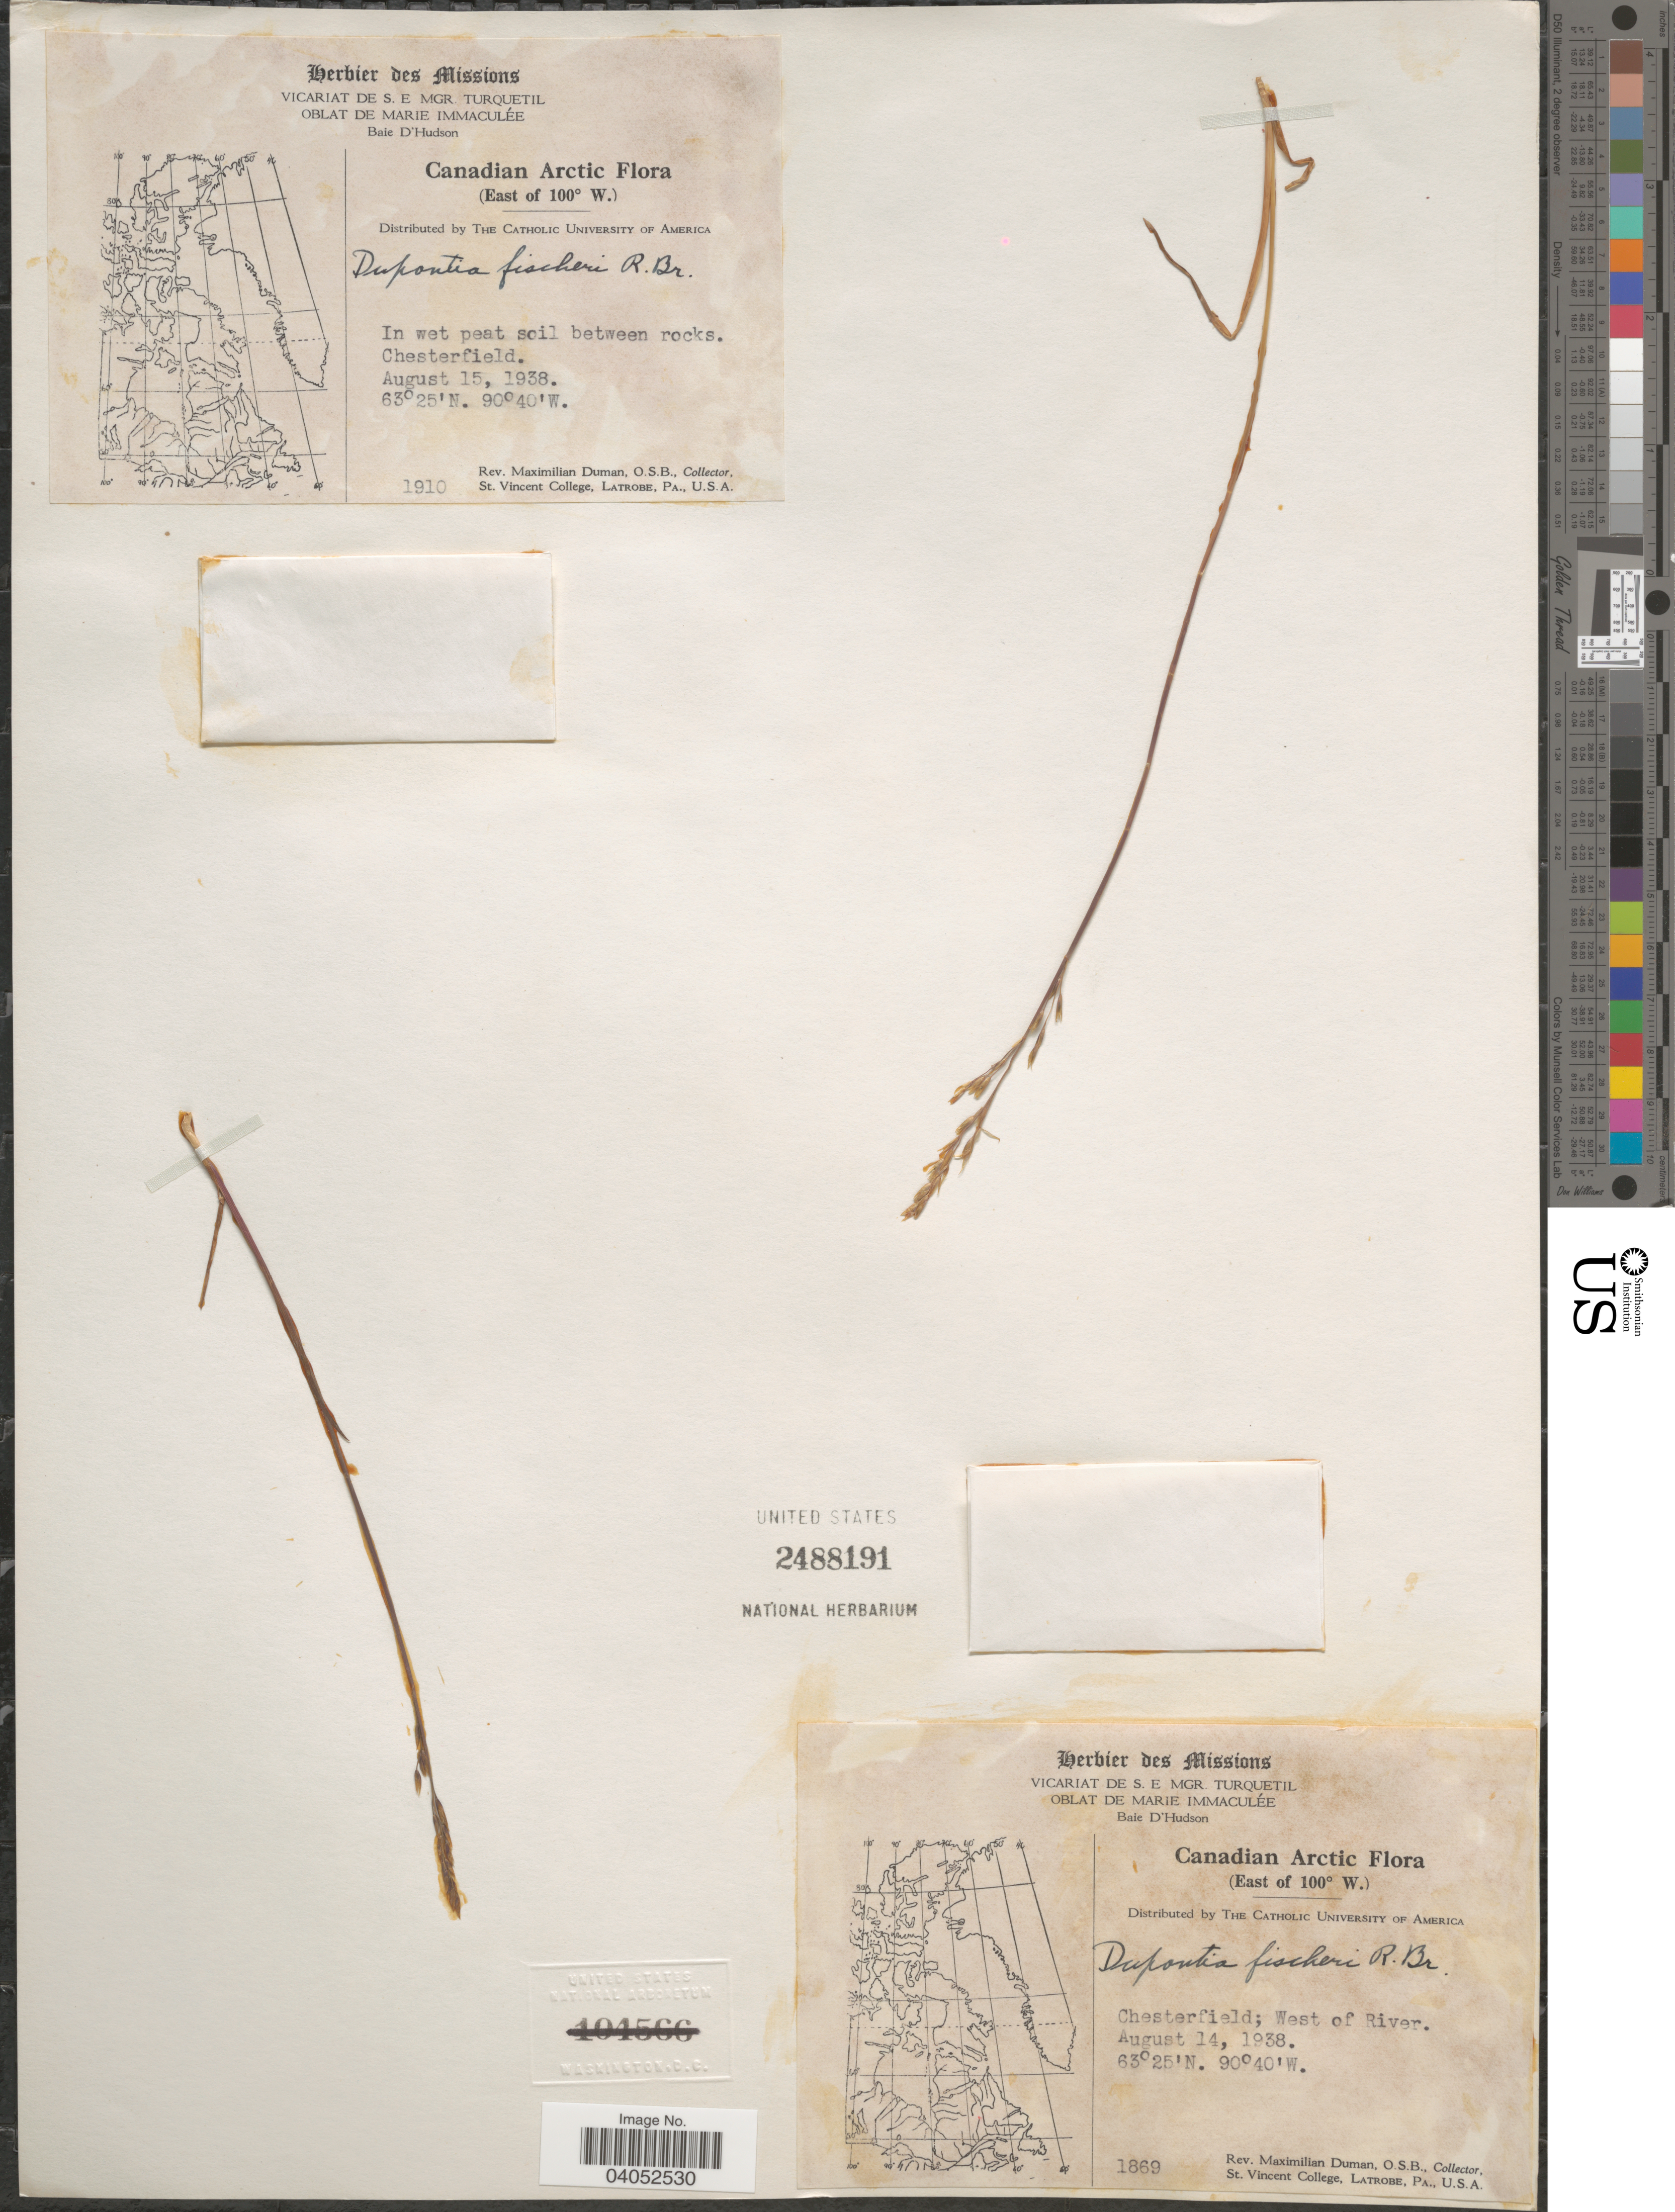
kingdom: Plantae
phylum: Tracheophyta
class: Liliopsida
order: Poales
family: Poaceae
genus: Dupontia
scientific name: Dupontia micrantha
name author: Holm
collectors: M. Duman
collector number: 1910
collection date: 1938-08-15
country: Canada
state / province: Nunavut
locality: Canadian Arctic (East of 100º W.). In wet peat soil between rocks. Chesterfield.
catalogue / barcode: US 2488191